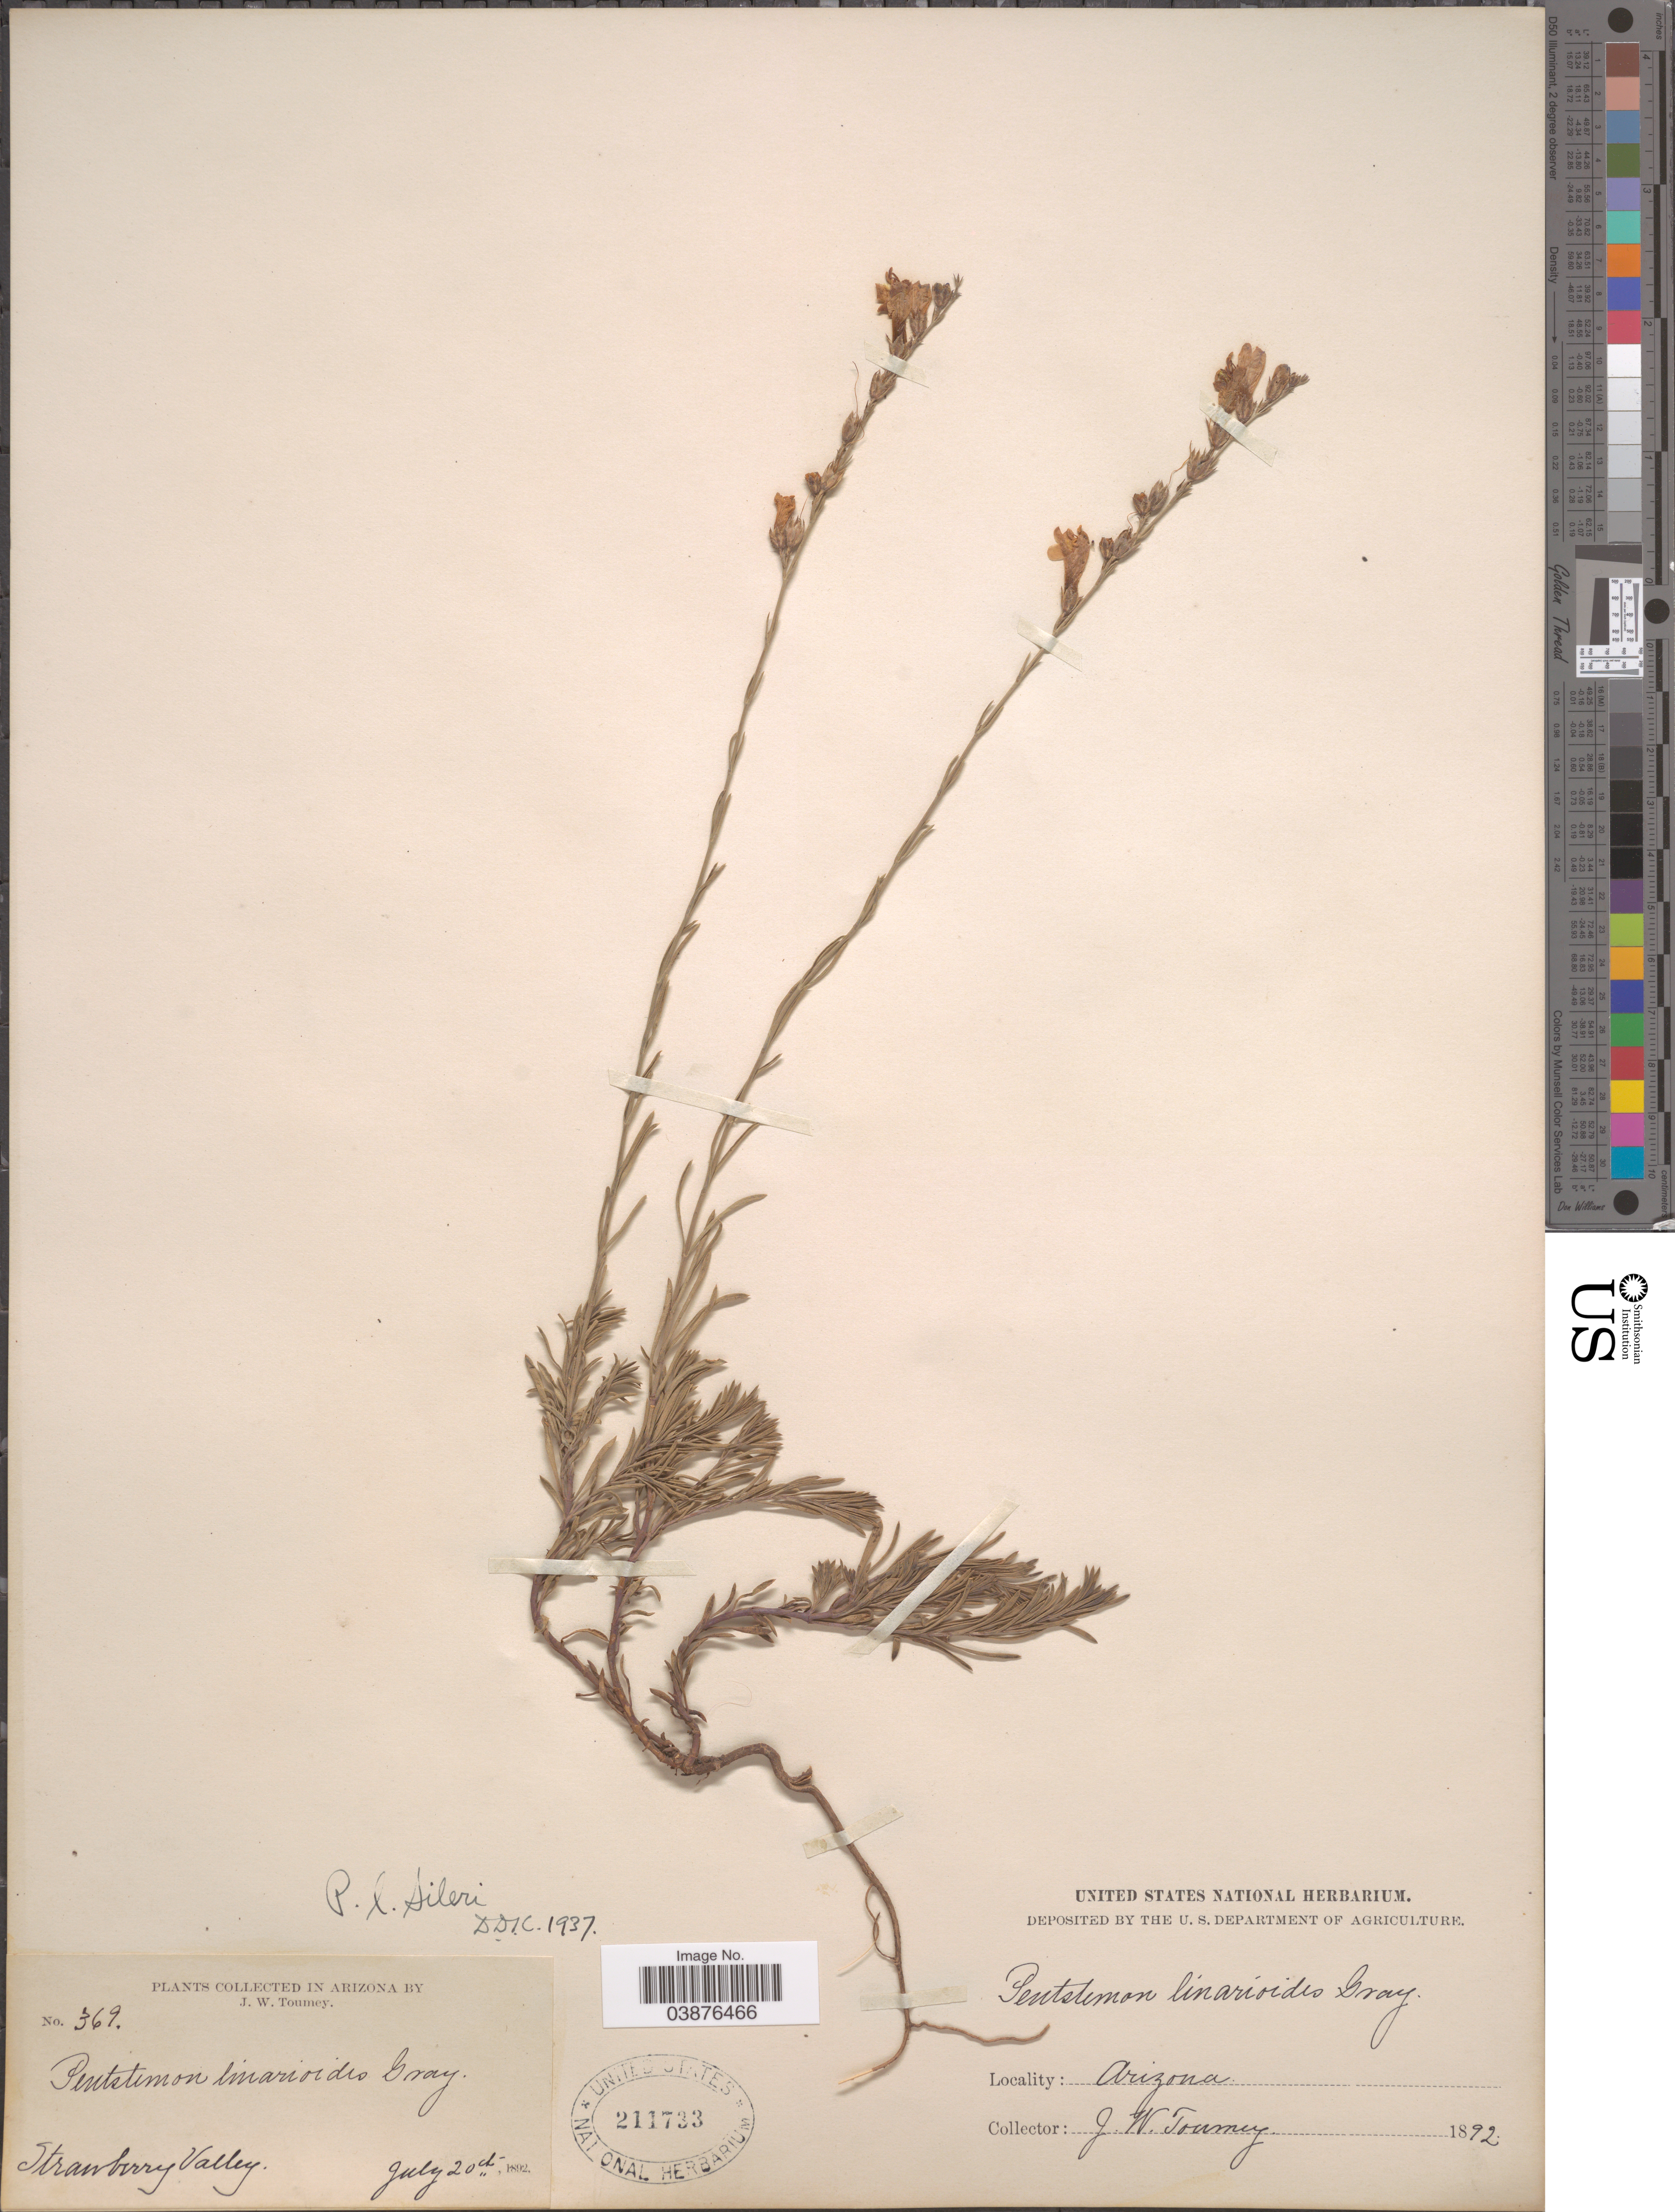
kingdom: Plantae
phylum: Tracheophyta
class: Magnoliopsida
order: Lamiales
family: Plantaginaceae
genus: Penstemon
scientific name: Penstemon linarioides subsp. compactifolius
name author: D.D. Keck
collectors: J. W. Toumey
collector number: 369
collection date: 1892-07-20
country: United States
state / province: Arizona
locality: Strawberry Valley.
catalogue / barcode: US 211733